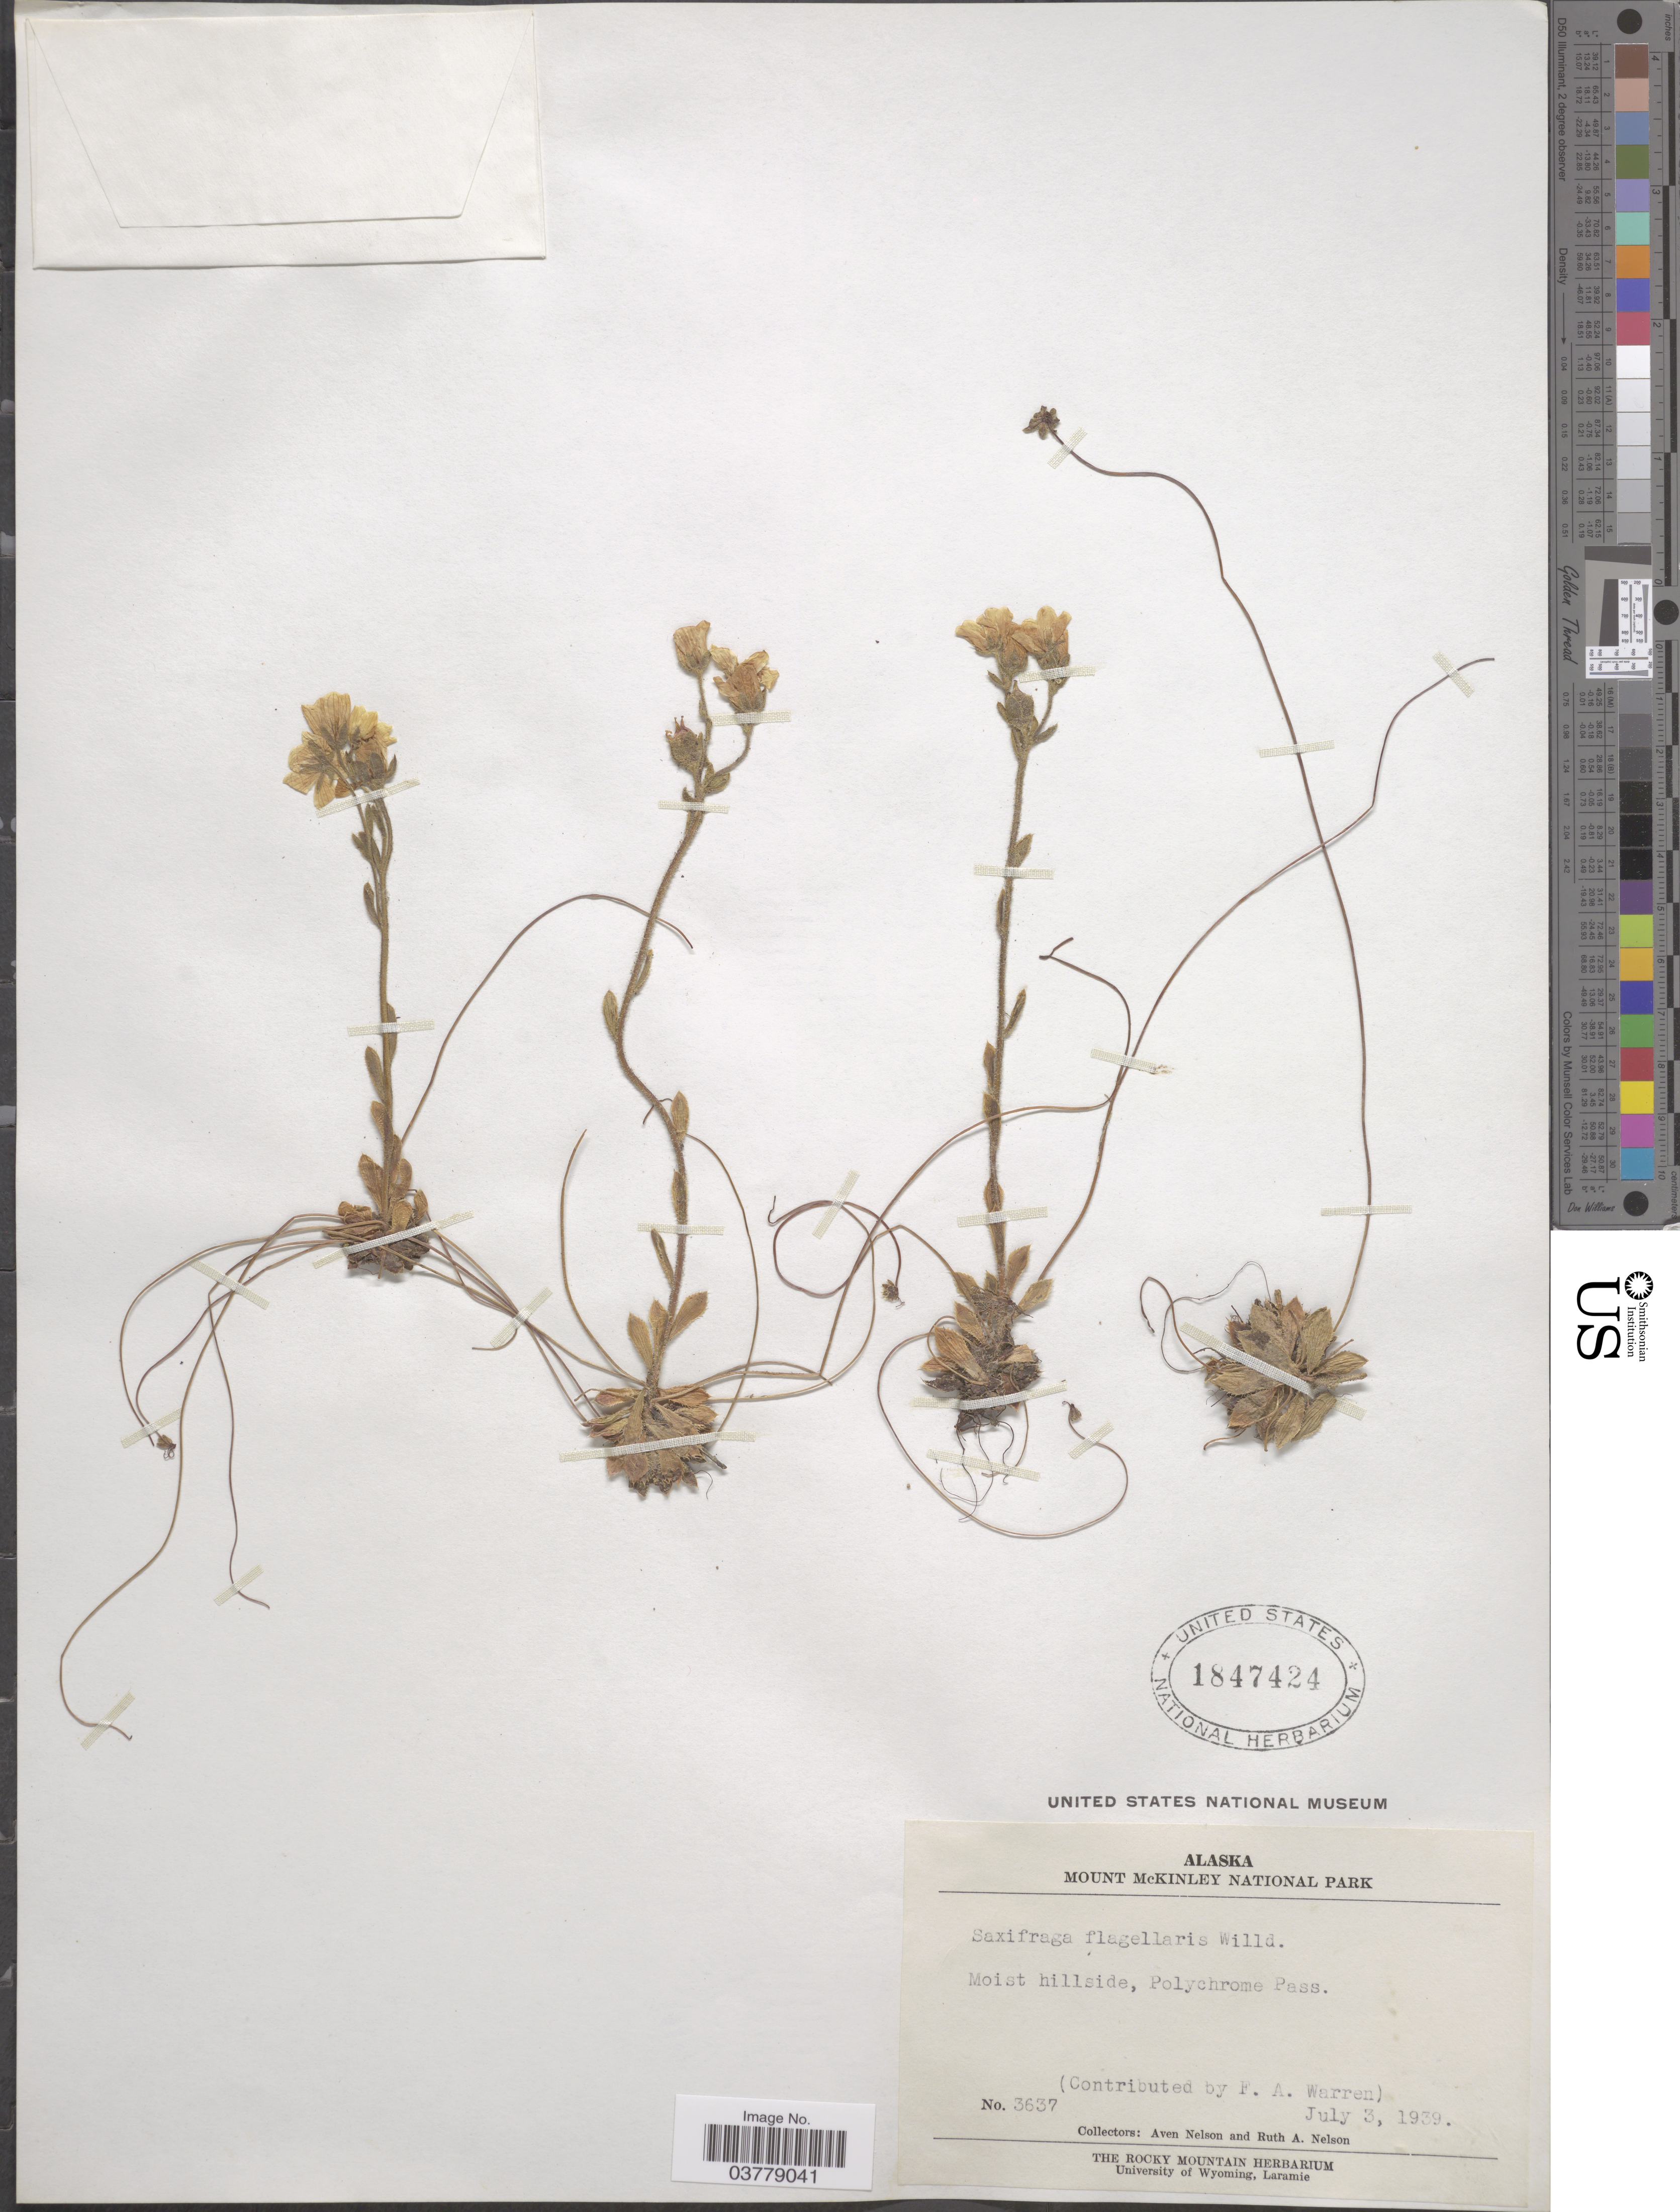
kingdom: Plantae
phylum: Tracheophyta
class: Magnoliopsida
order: Saxifragales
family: Saxifragaceae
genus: Saxifraga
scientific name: Saxifraga flagellaris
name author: Willd. ex Sternb.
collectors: A. Nelson & R. A. Nelson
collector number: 3637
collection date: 1939-07-03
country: United States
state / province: Alaska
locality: Mount McKinley National Park. Polychrome Pass.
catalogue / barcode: US 1847424